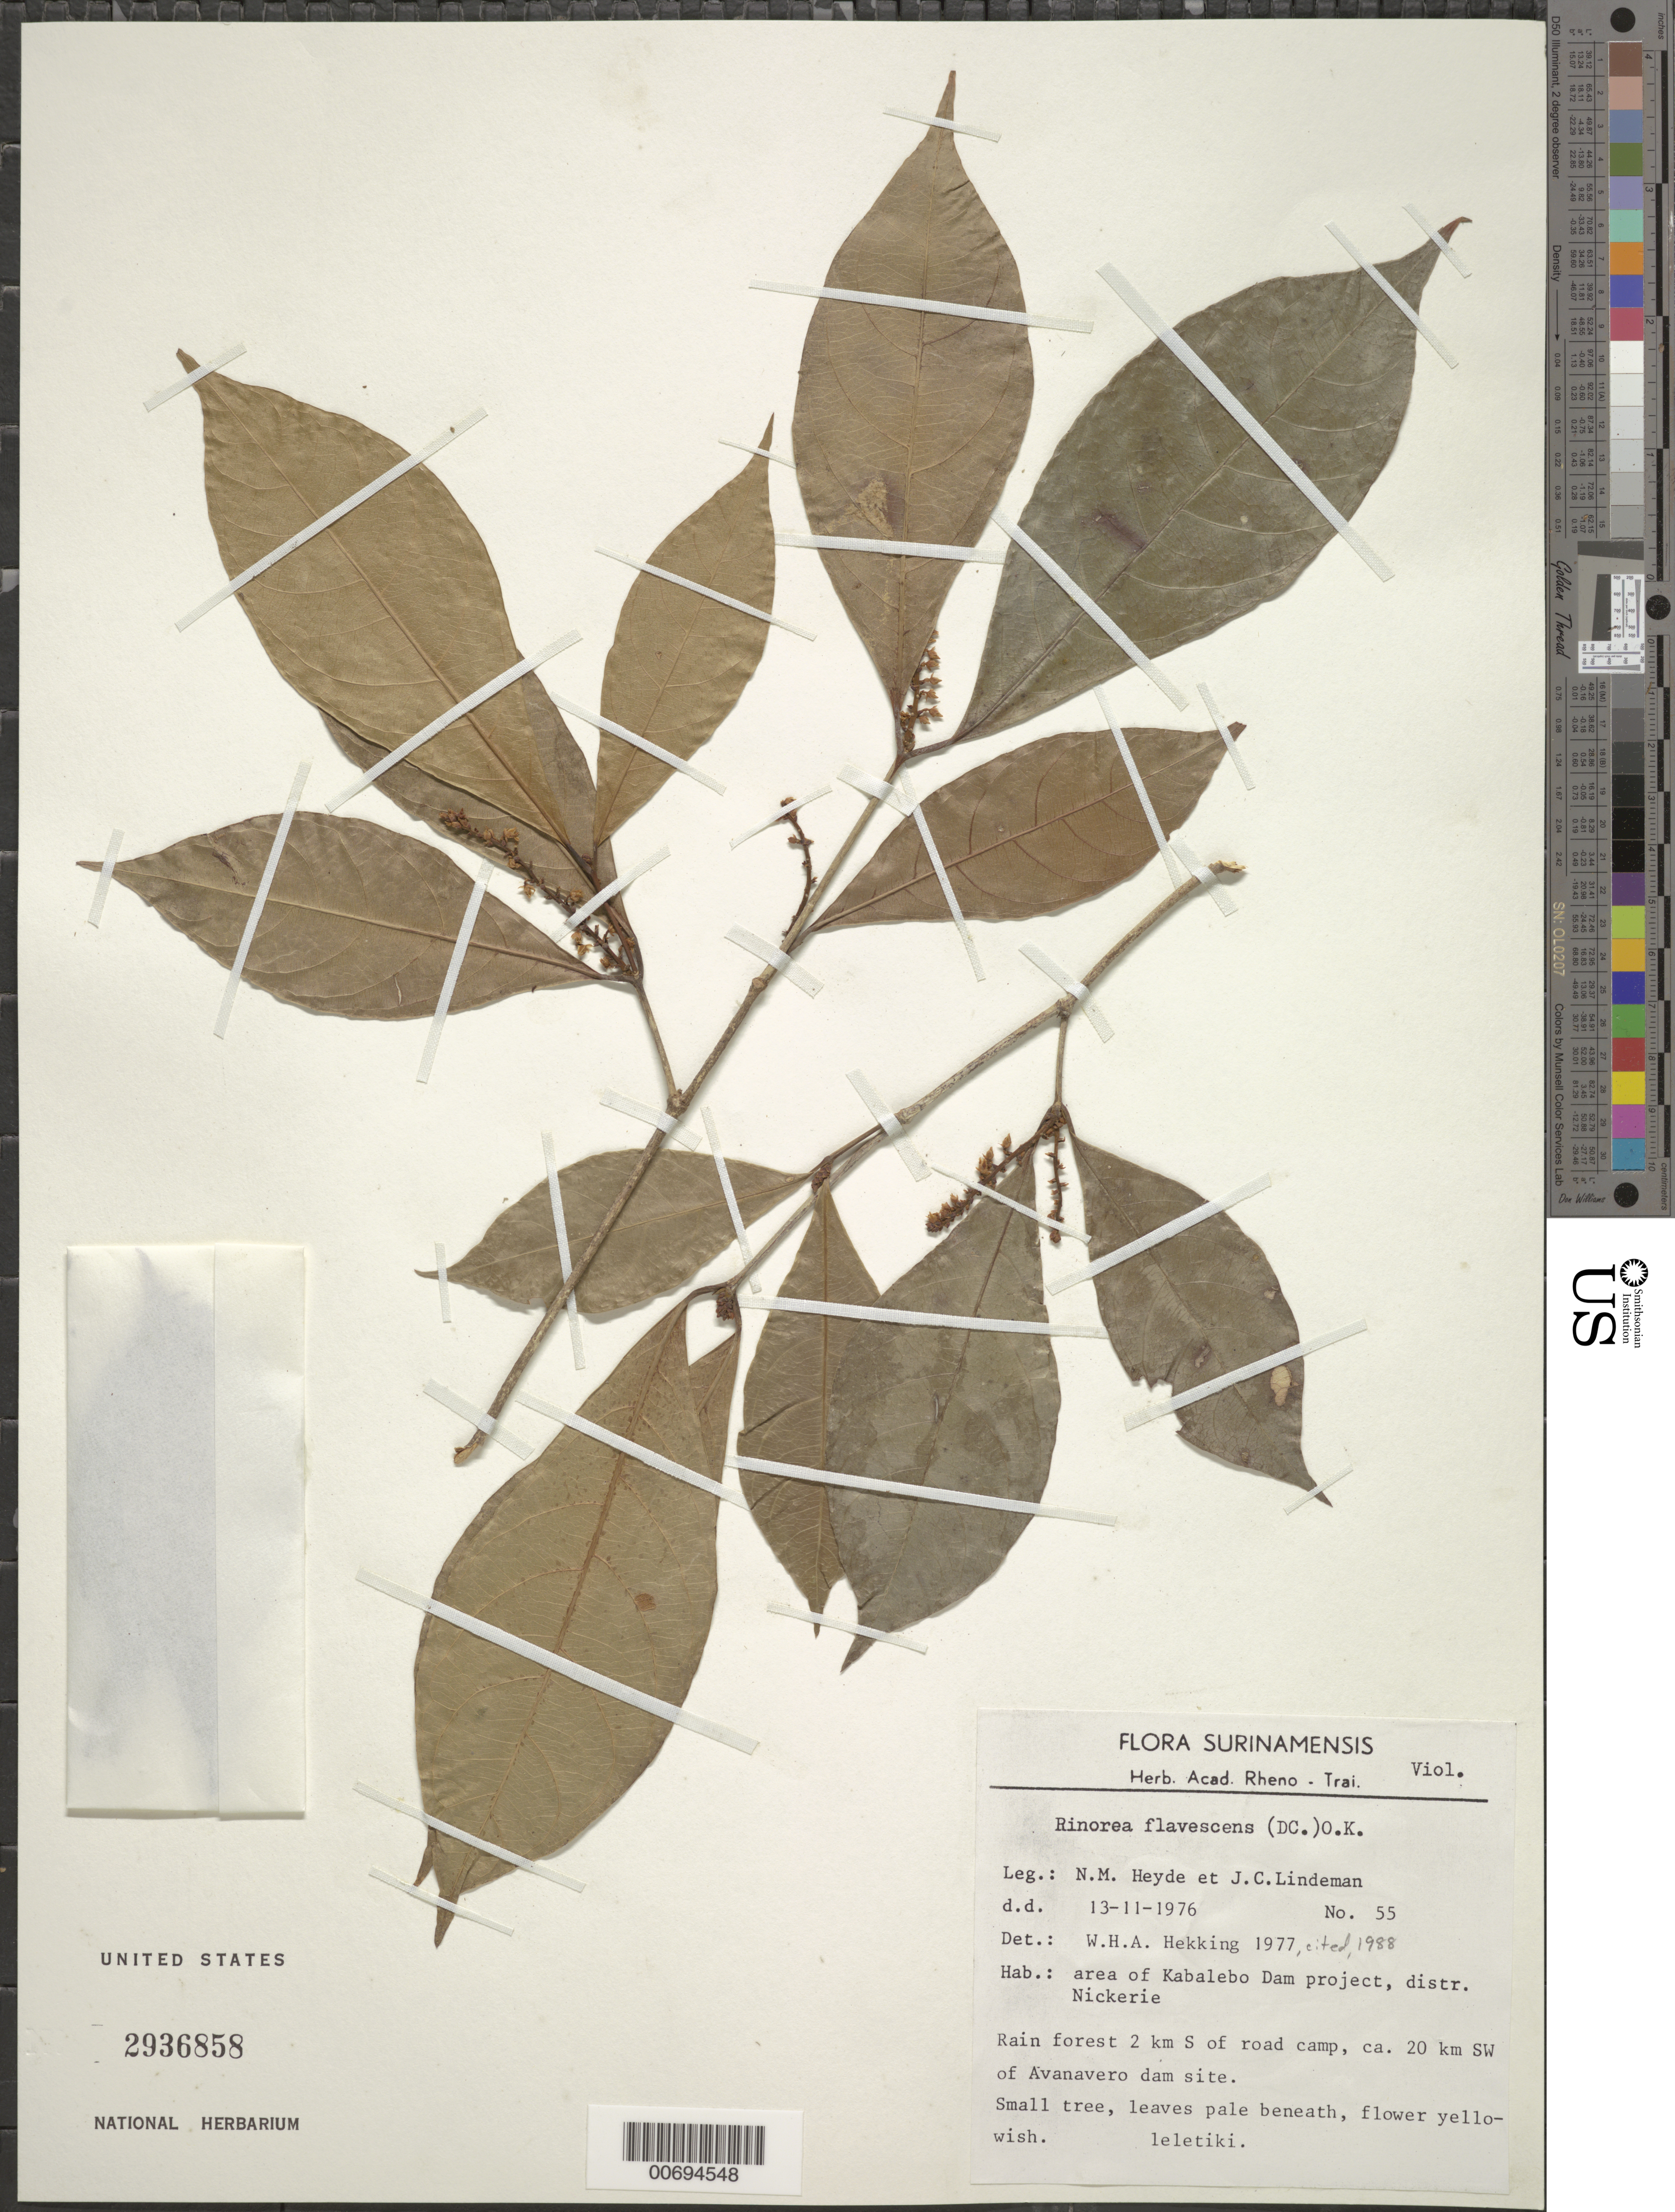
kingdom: Plantae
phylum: Tracheophyta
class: Magnoliopsida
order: Malpighiales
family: Violaceae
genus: Rinorea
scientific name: Rinorea flavescens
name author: (Aubl.) Kuntze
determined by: Hekking, W. H. A.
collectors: N. M. Heyde & J. C. Lindeman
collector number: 55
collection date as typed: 13-Nov-76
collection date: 1976-11-13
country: Suriname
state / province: Nickerie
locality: Kabalebo Dam project, 20 km SW of Ananavero dam site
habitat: Rainforest, 2 km S of road camp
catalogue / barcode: US 2936858